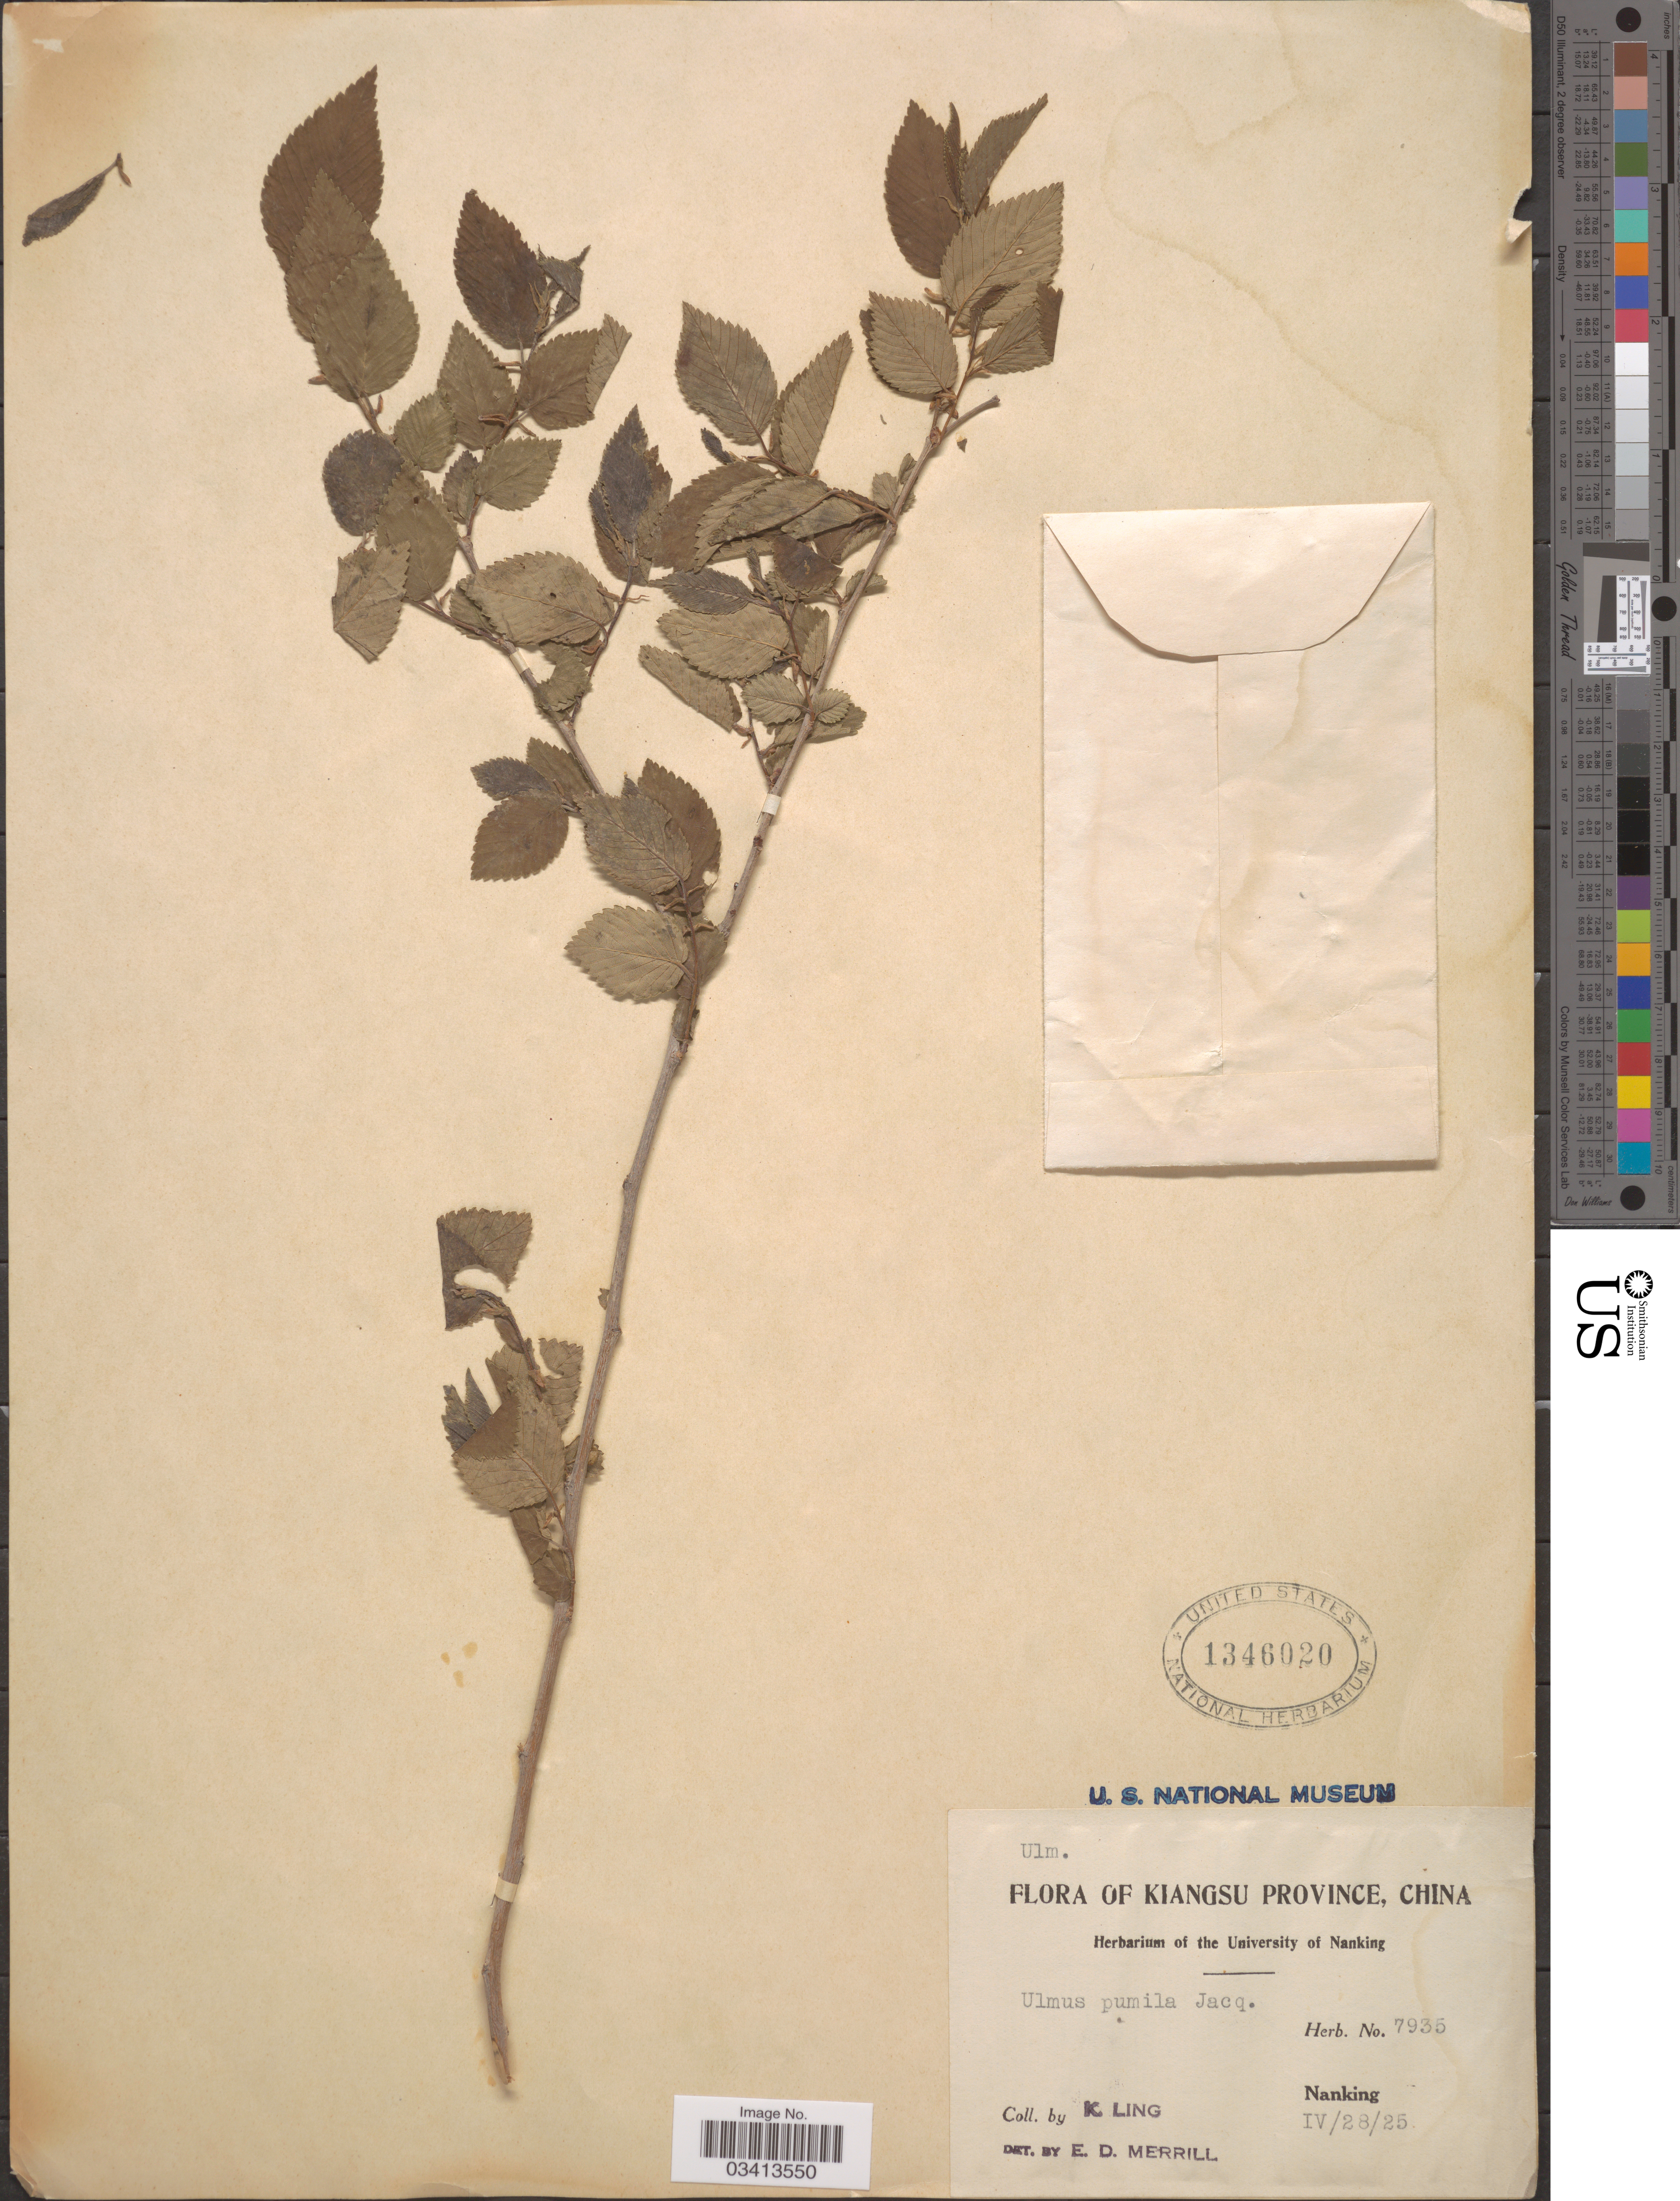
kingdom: Plantae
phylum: Tracheophyta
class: Magnoliopsida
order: Rosales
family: Ulmaceae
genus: Ulmus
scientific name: Ulmus pumila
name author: L.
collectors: K. Ling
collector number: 7935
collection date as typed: Transcribed d/m/y: 28/4/25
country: China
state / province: Jiangsu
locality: Kiangsu Province. Nanking.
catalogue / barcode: US 1346020